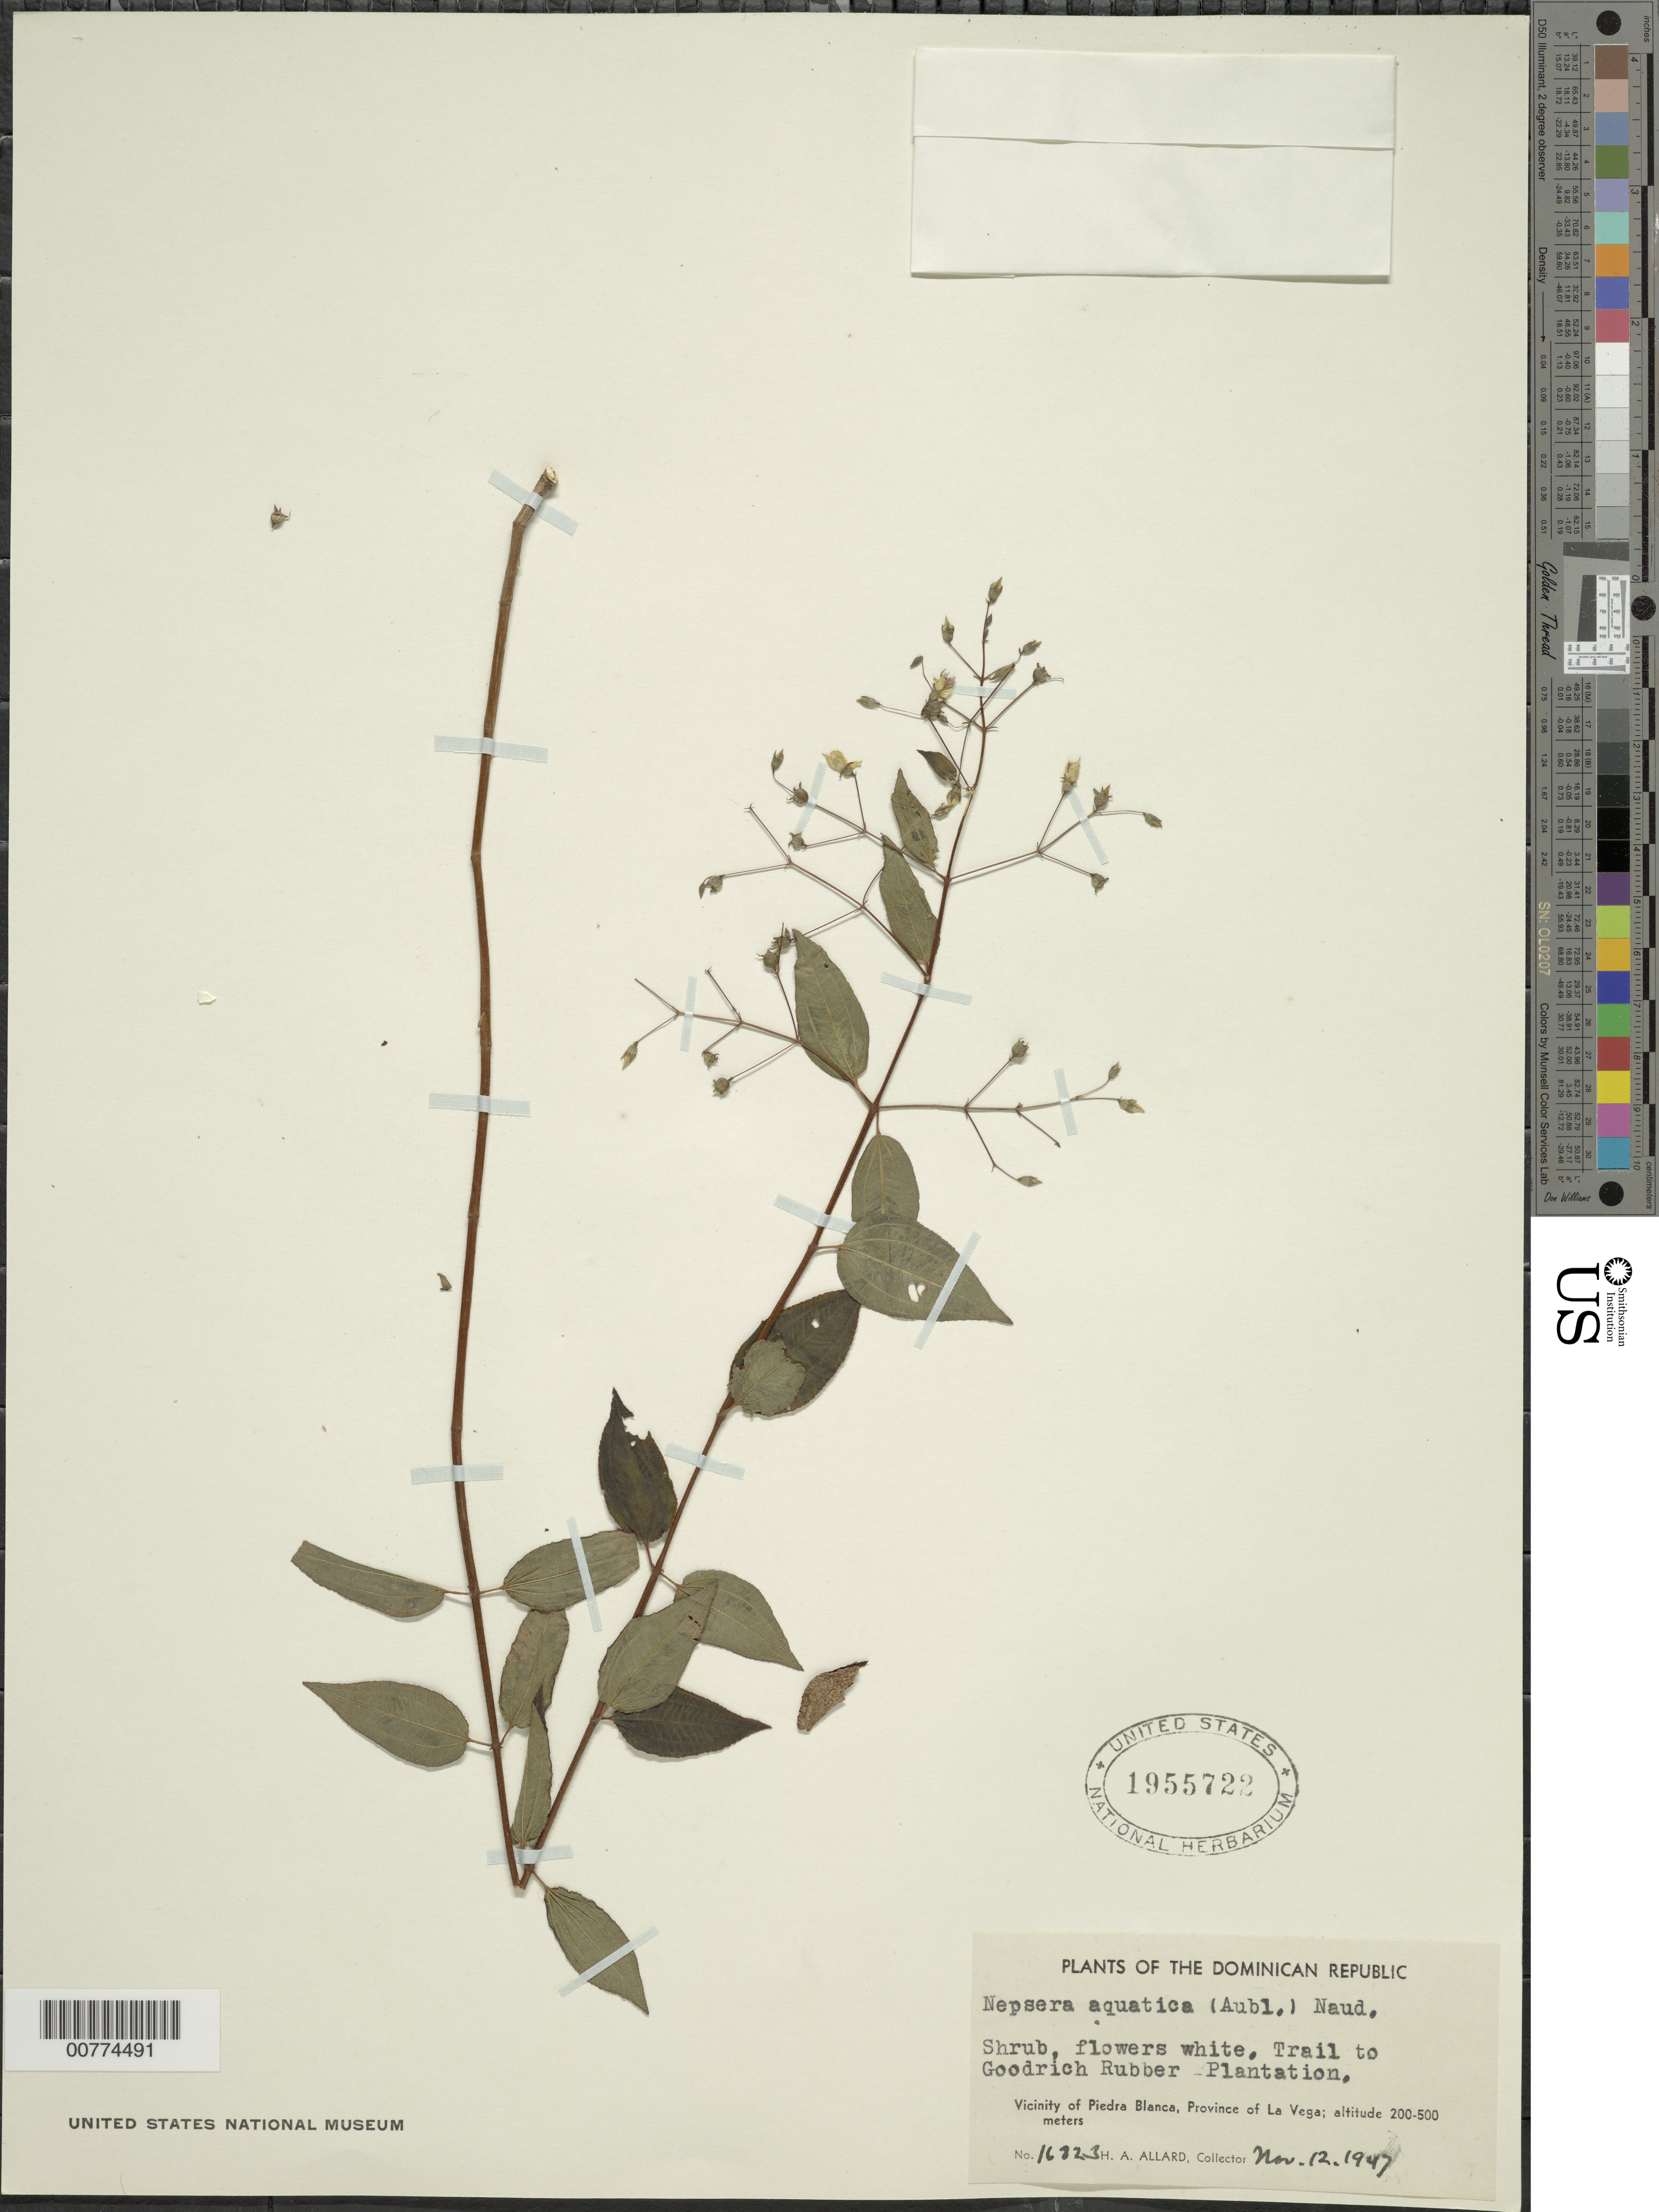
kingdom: Plantae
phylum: Tracheophyta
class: Magnoliopsida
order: Myrtales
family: Melastomataceae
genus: Nepsera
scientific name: Nepsera aquatica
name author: (Aubl.) Naudin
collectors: H. A. Allard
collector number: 16823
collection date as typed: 12 Nov 1947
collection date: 1947-11-12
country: Dominican Republic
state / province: La Vega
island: Hispaniola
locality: Vicinity of Piedra Blanca, trail to Goodrish Rubber plantation.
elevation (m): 200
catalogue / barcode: US 1955722